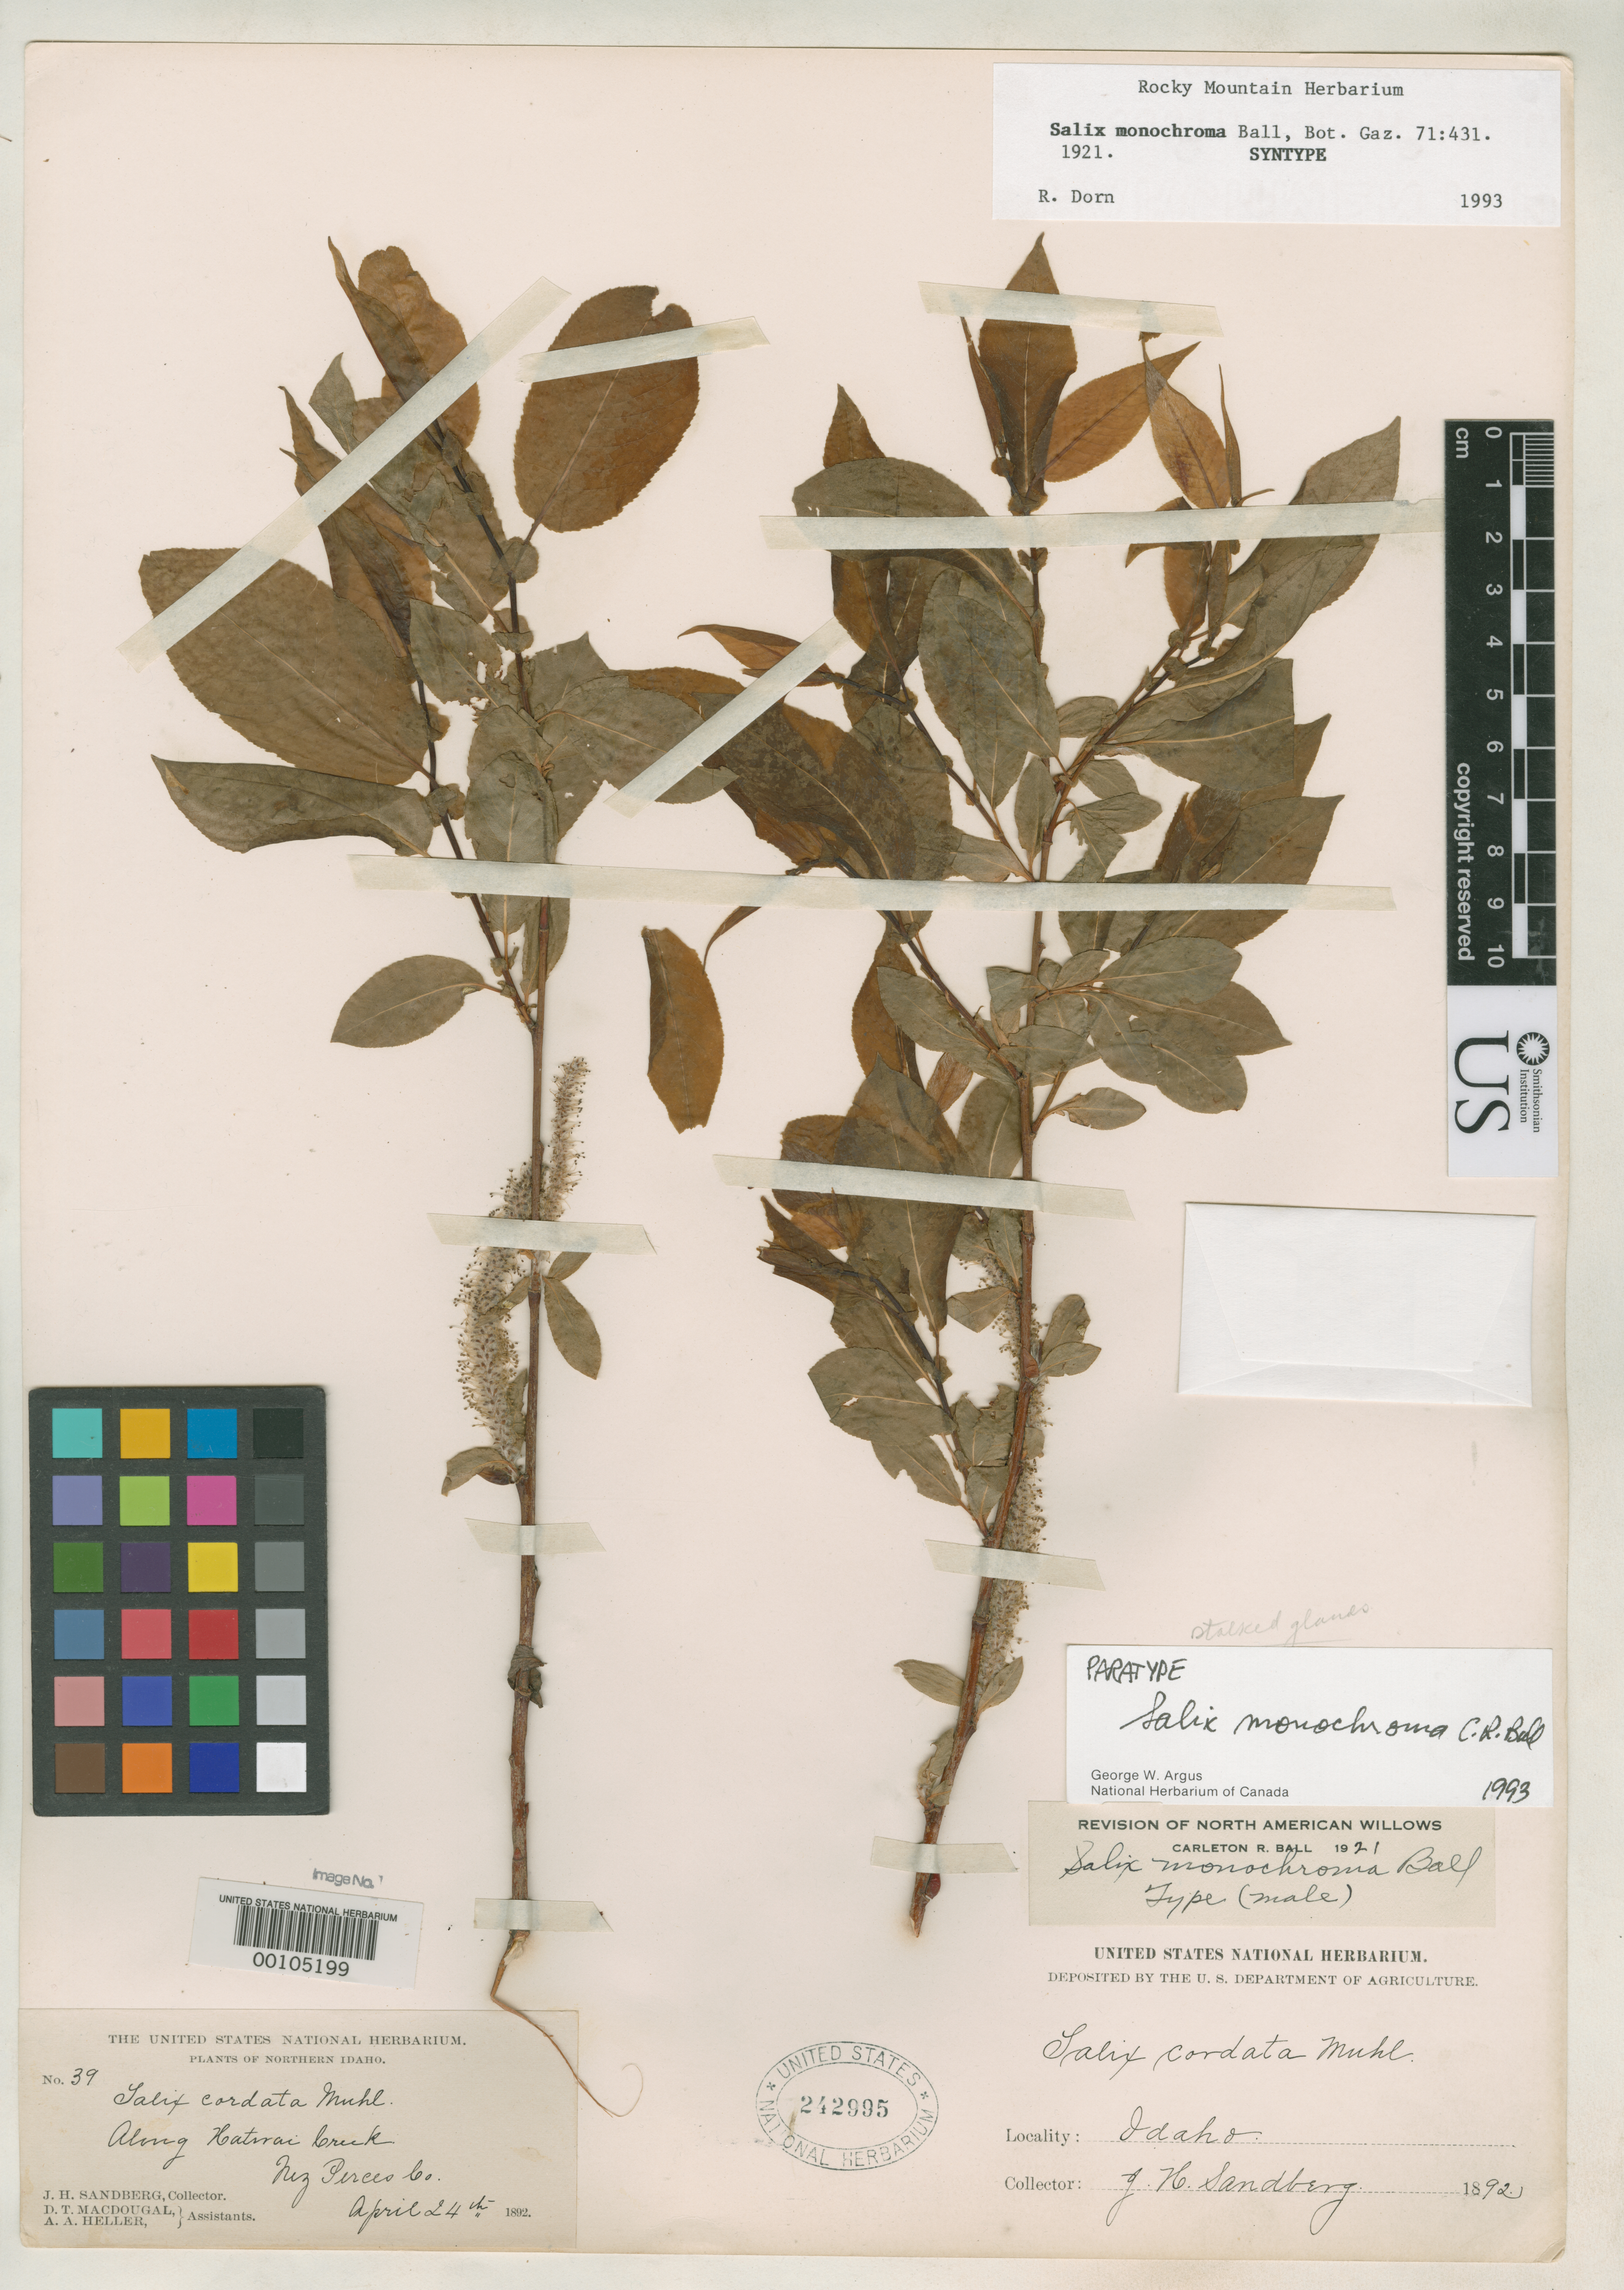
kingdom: Plantae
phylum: Tracheophyta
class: Magnoliopsida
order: Malpighiales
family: Salicaceae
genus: Salix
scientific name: Salix monochroma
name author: C.R. Ball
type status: Syntype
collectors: J. H. Sandberg, D. T. MacDougal & A. A. Heller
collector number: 39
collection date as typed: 24 Apr 1892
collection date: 1892-04-24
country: United States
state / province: Idaho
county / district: Nez Perce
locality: Along Hatwai Creek.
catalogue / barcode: US 242995